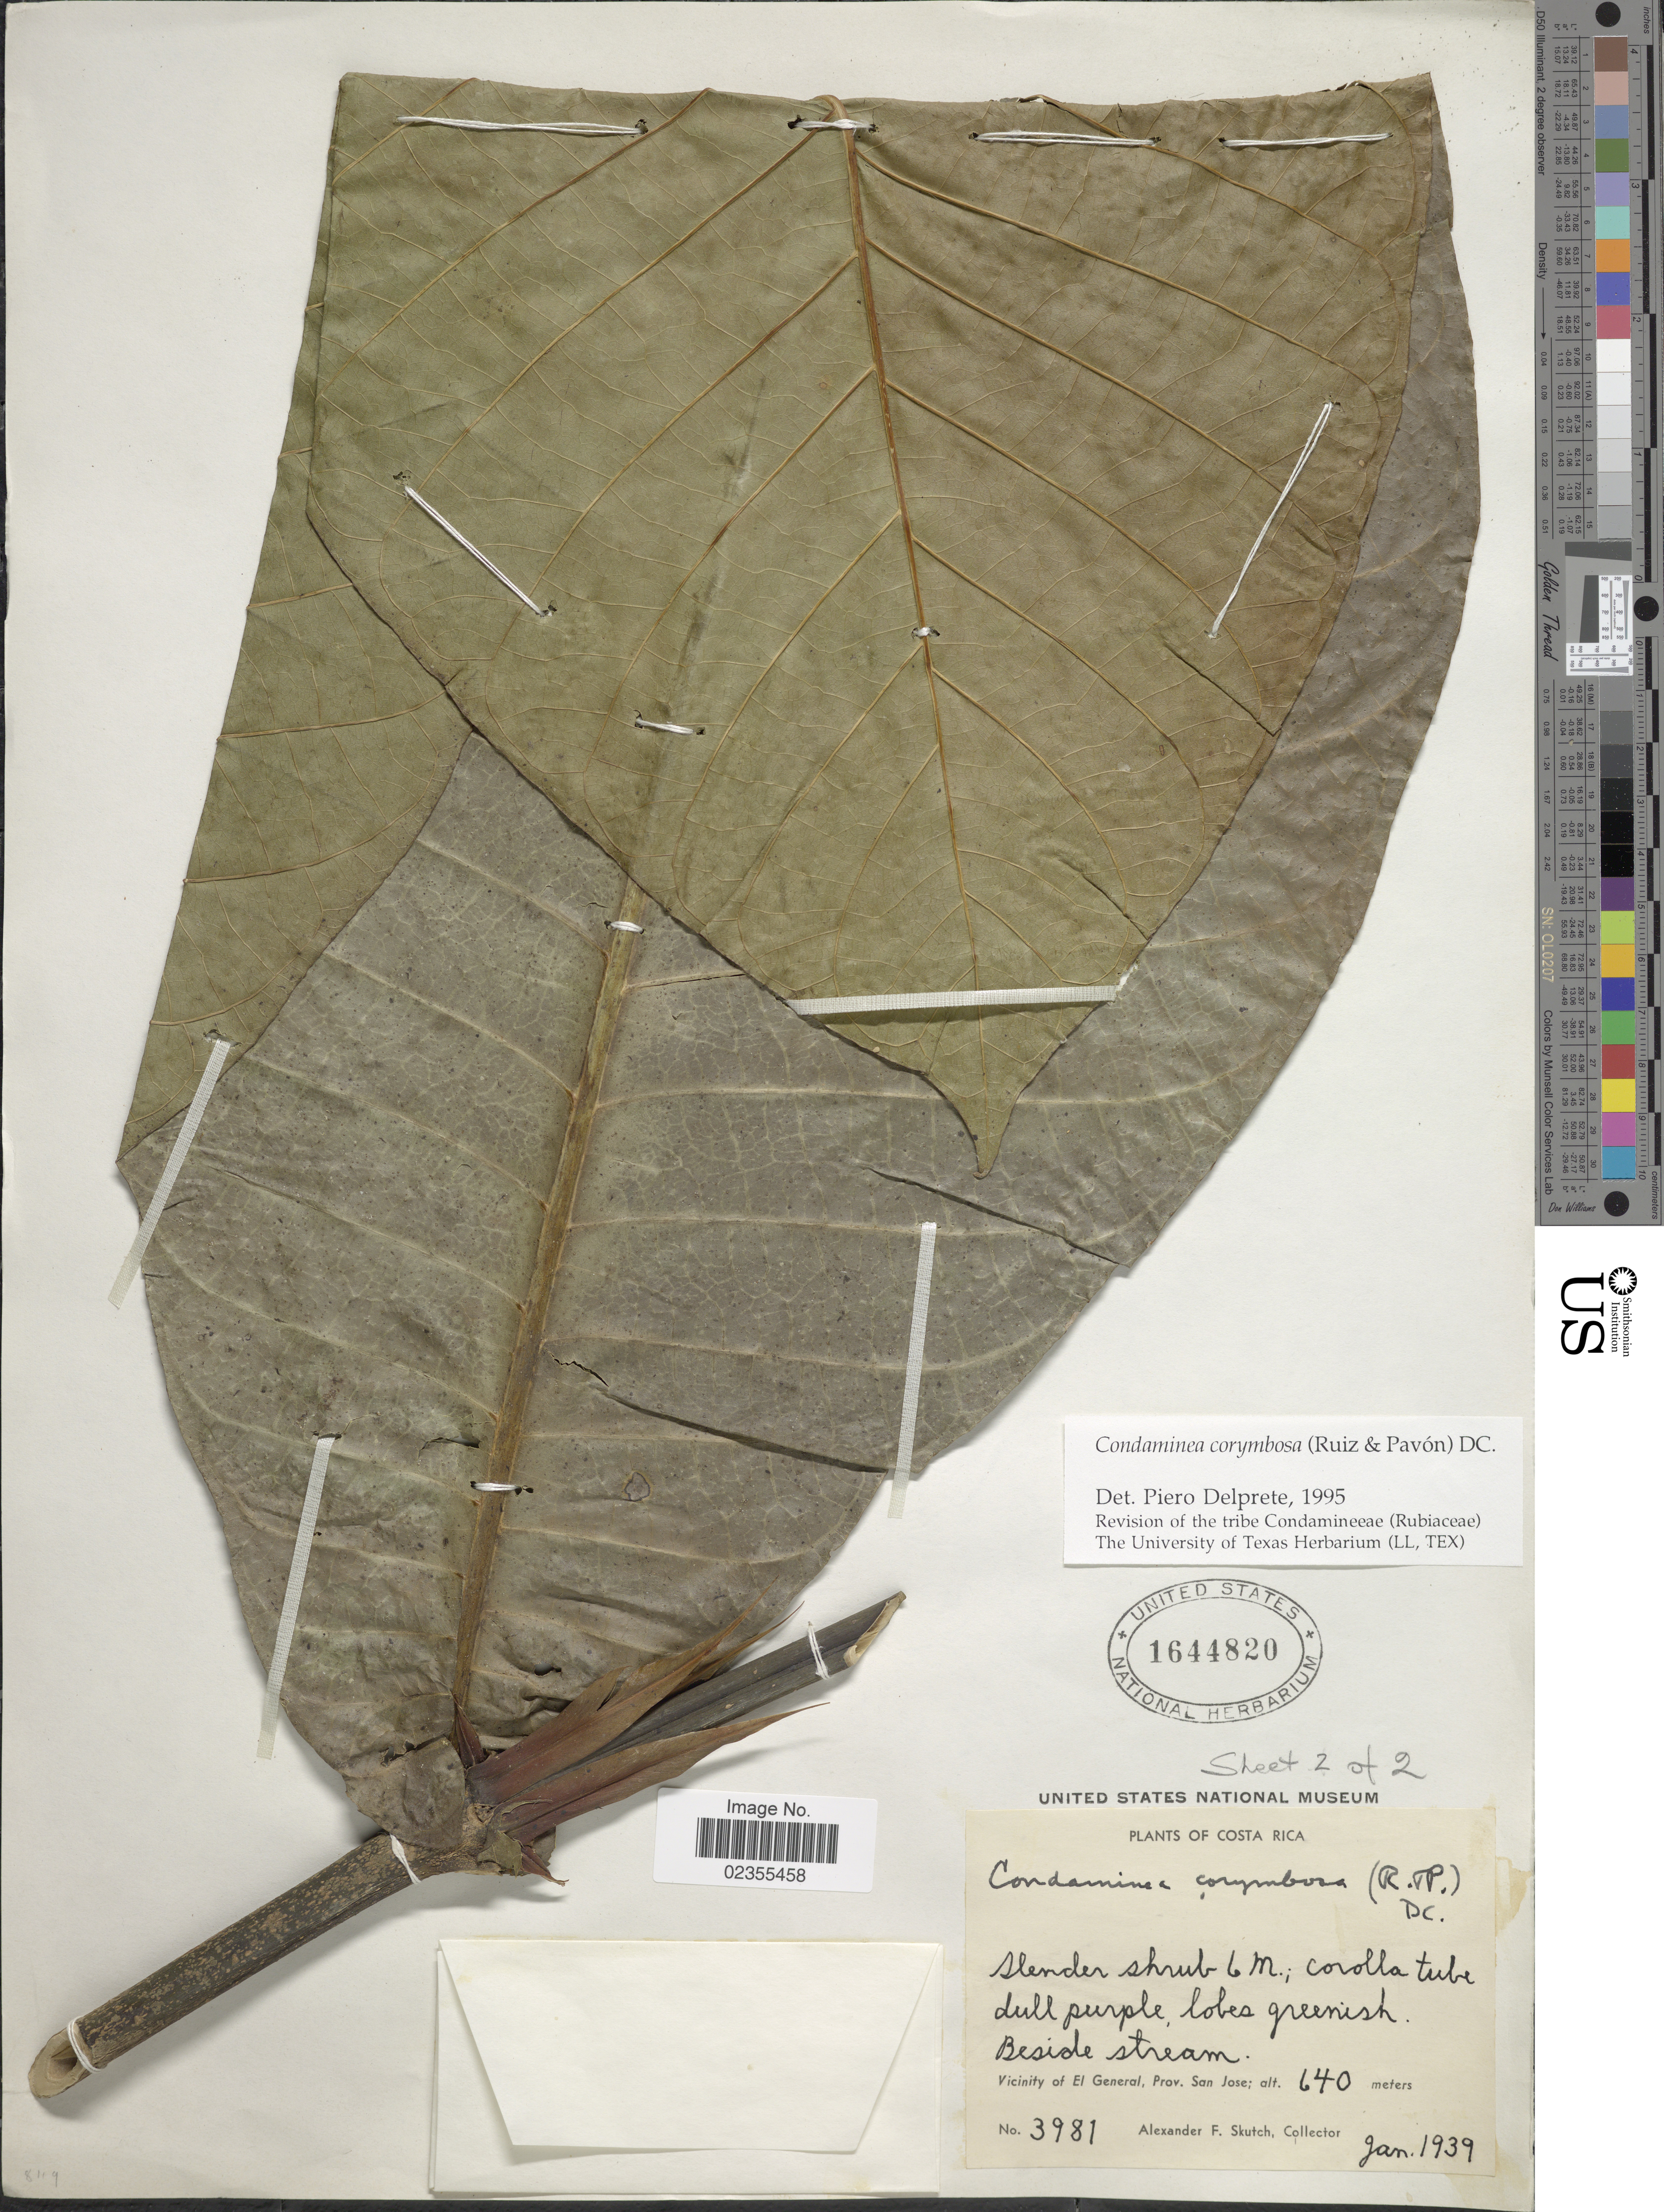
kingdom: Plantae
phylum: Tracheophyta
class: Magnoliopsida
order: Gentianales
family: Rubiaceae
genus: Condaminea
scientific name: Condaminea corymbosa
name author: (Ruiz & Pav.) DC.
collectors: A. F. Skutch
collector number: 3981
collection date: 1939-01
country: Costa Rica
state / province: San José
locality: Beside stream, Vicinity of El General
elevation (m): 640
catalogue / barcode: US 1644820